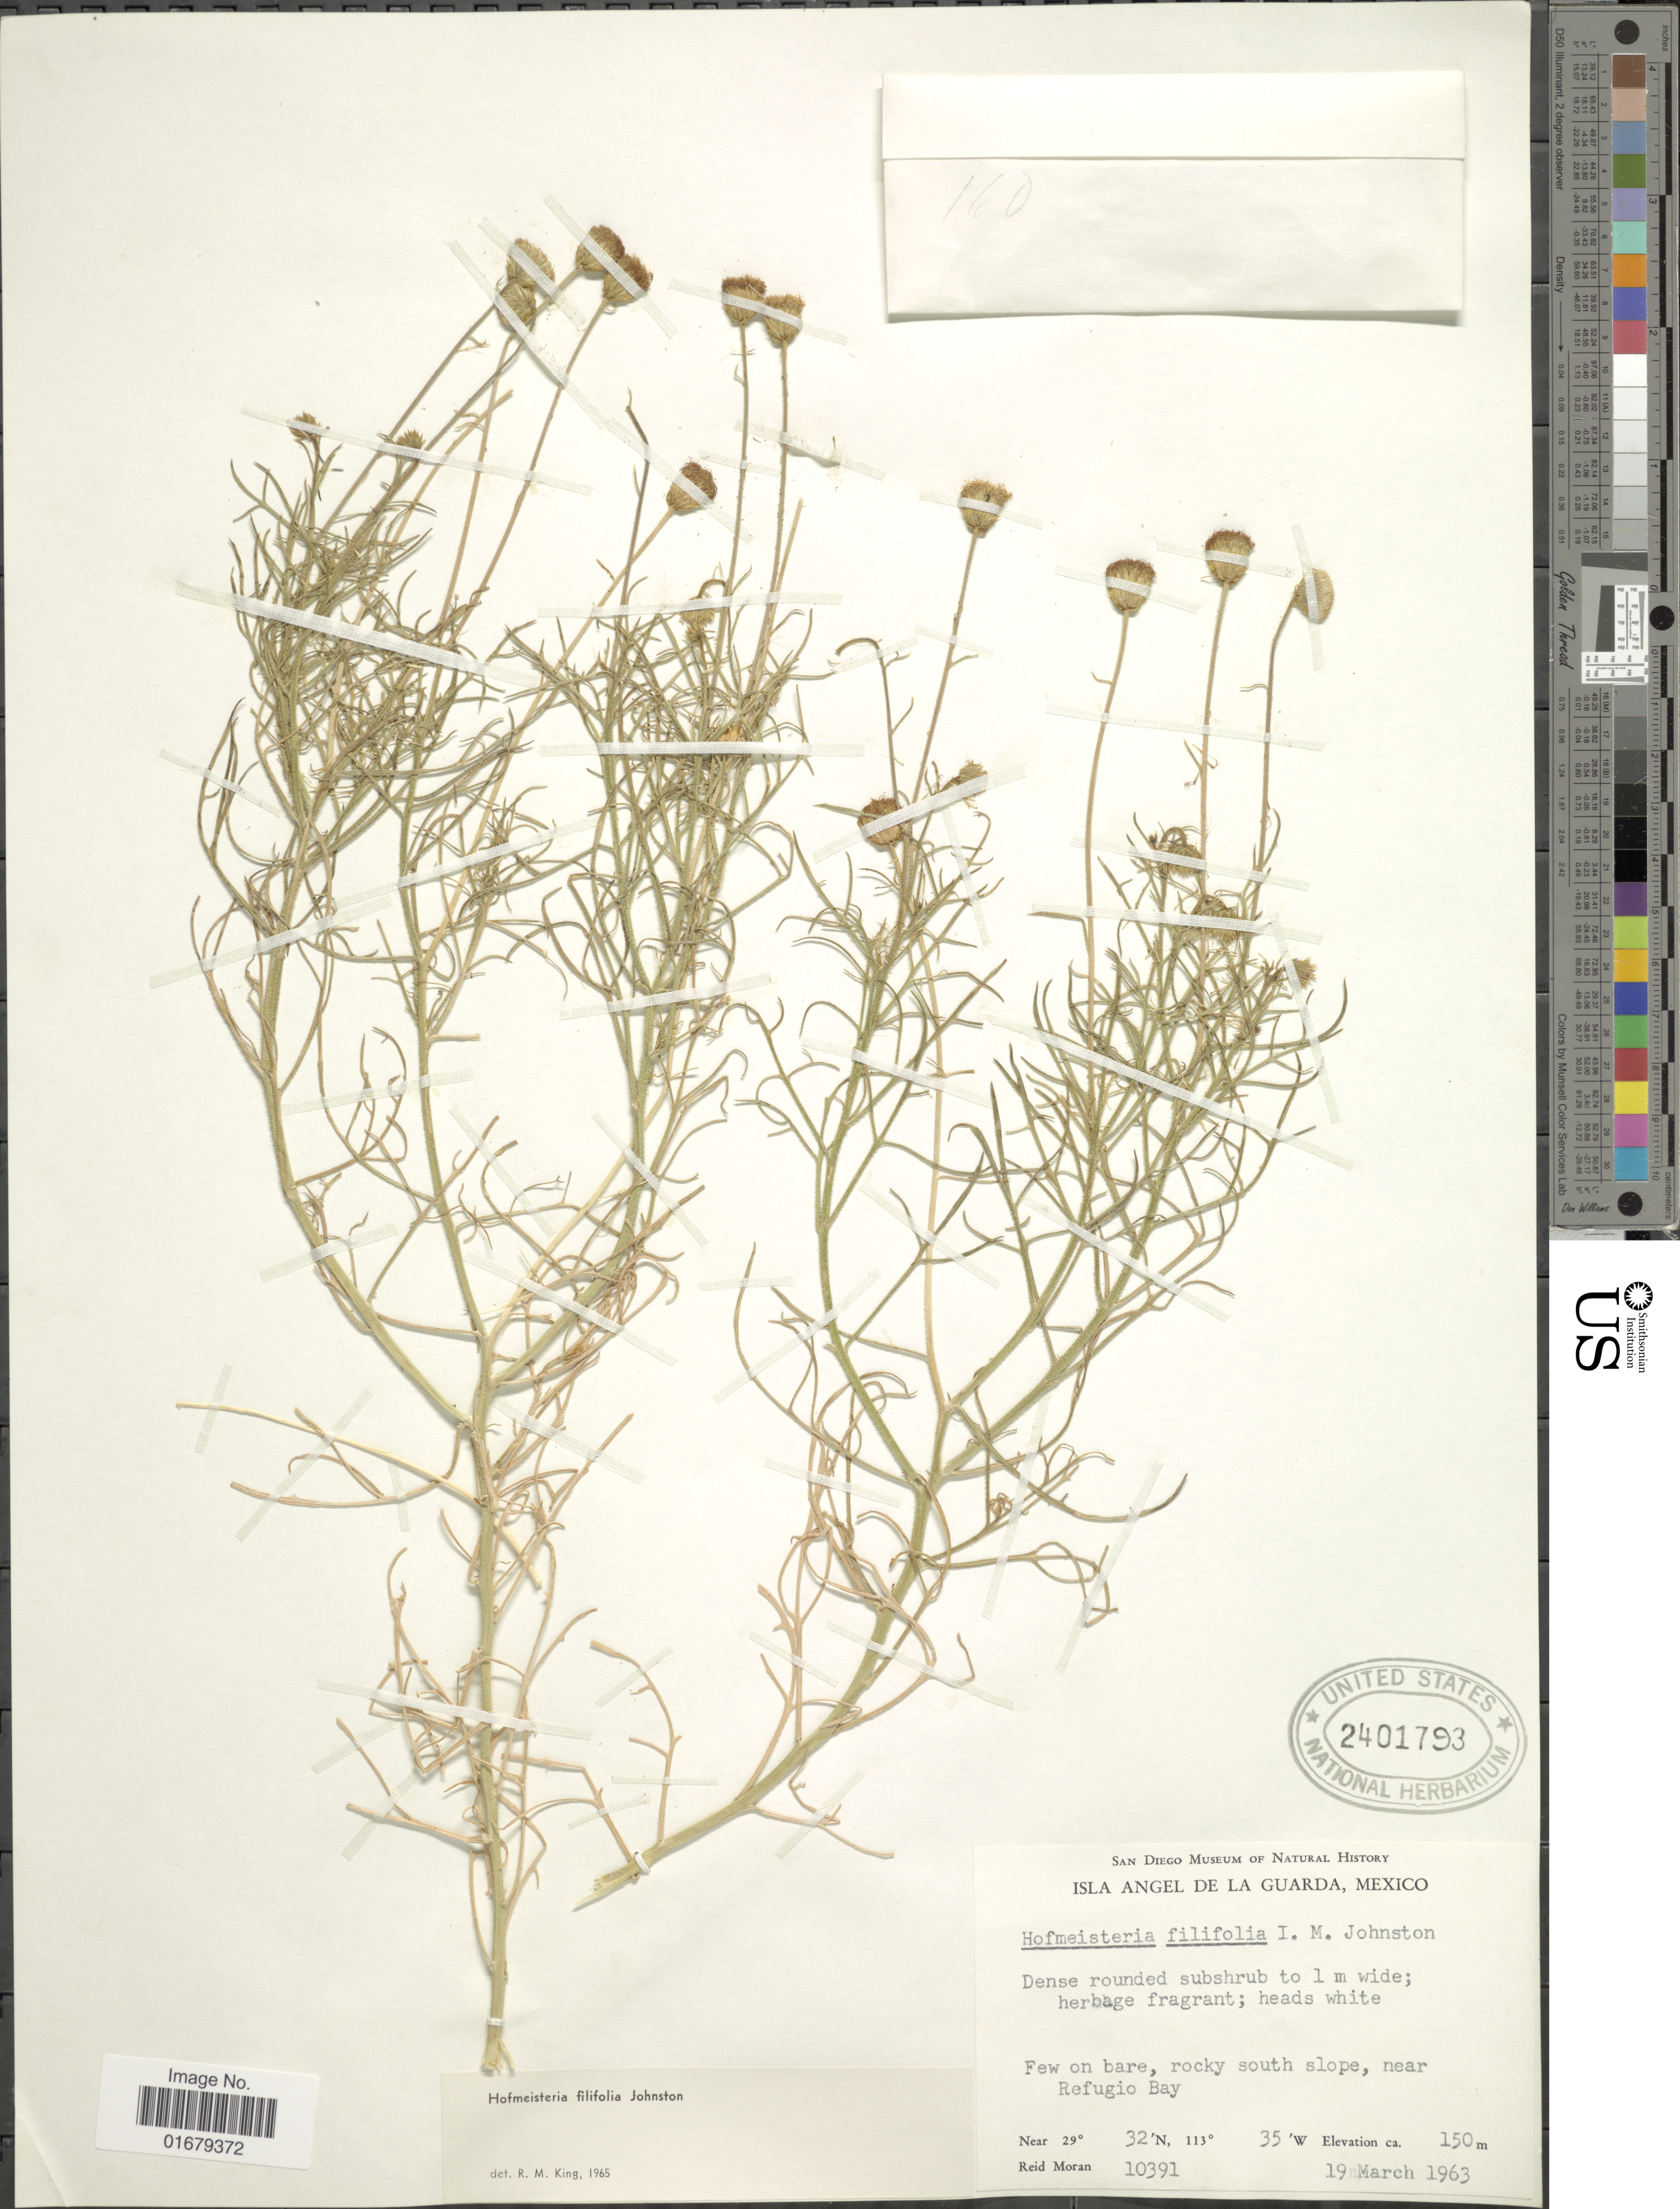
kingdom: Plantae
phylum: Tracheophyta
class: Magnoliopsida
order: Asterales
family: Asteraceae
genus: Hofmeisteria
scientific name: Hofmeisteria filifolia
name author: I.M. Johnst.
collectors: R. Moran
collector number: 10391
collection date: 1963-03-19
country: Mexico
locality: Isla Angel de la Guarda, few on bare, rocky south slope, near Refugio.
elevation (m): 150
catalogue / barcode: US 2401793